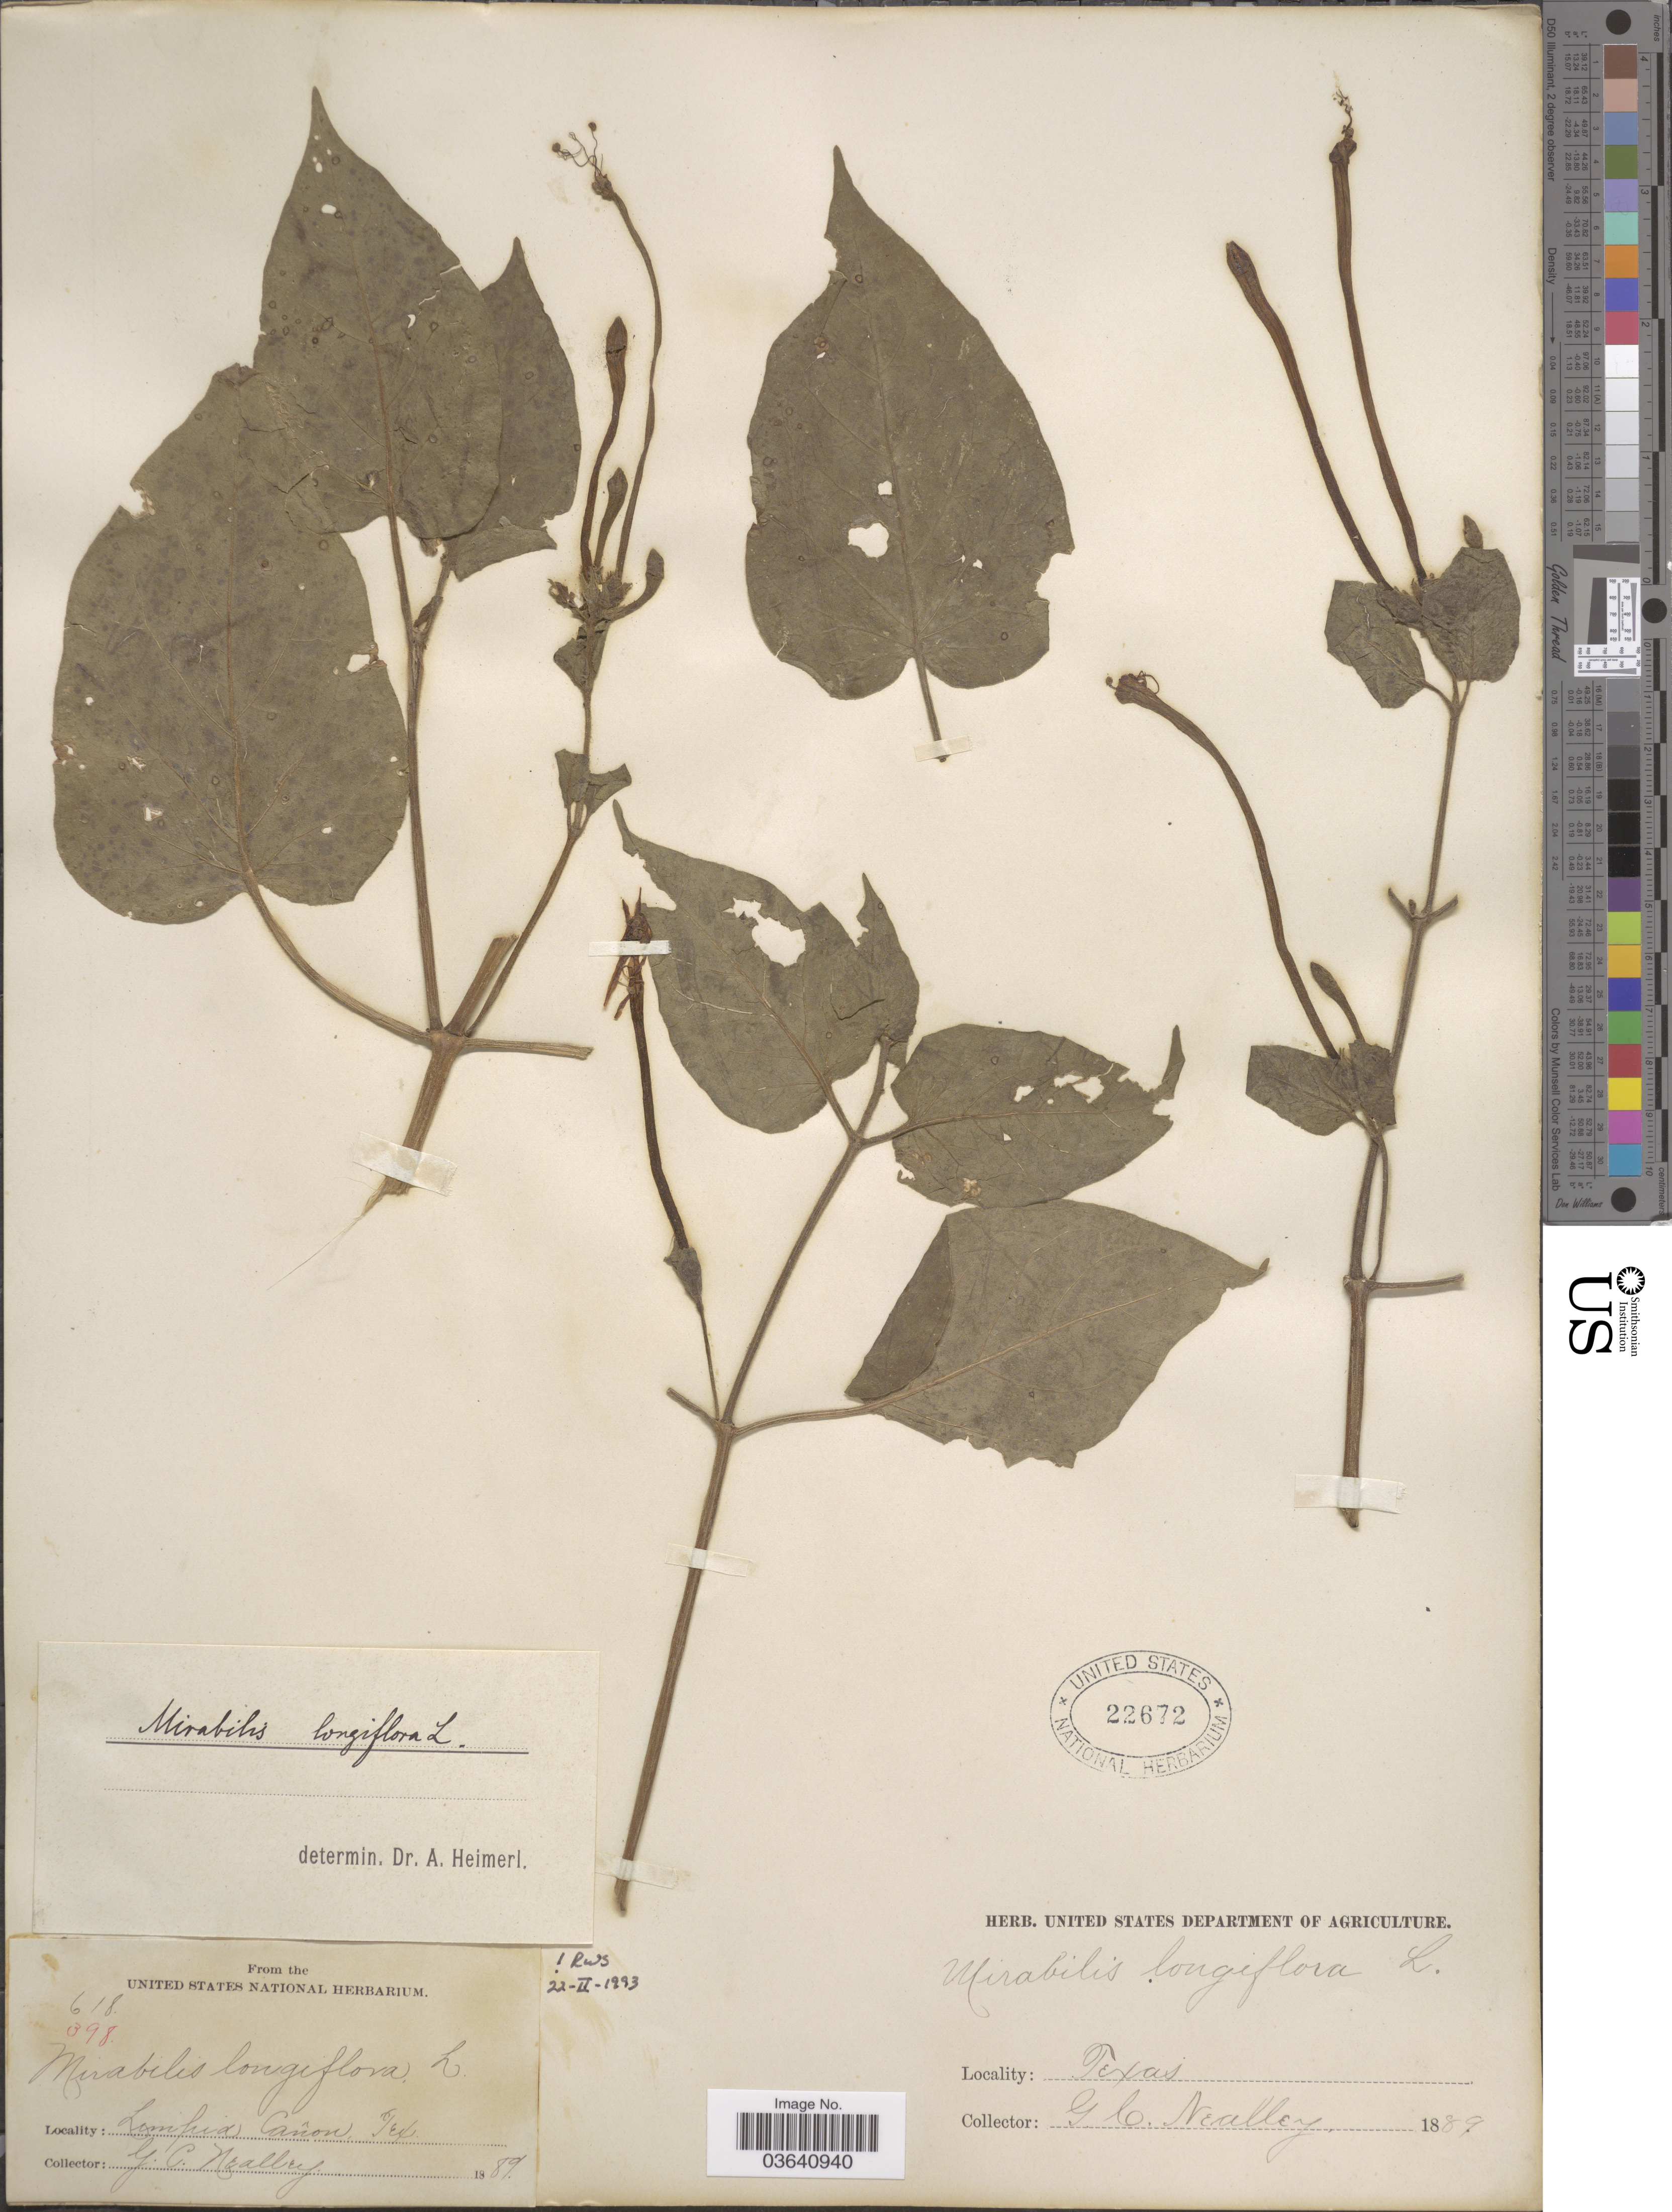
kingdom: Plantae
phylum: Tracheophyta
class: Magnoliopsida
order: Caryophyllales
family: Nyctaginaceae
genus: Mirabilis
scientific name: Mirabilis longiflora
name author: L.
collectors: G. C. Nealley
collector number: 618/398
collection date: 1889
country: United States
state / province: Texas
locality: Limpia Cañon.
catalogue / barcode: US 22672